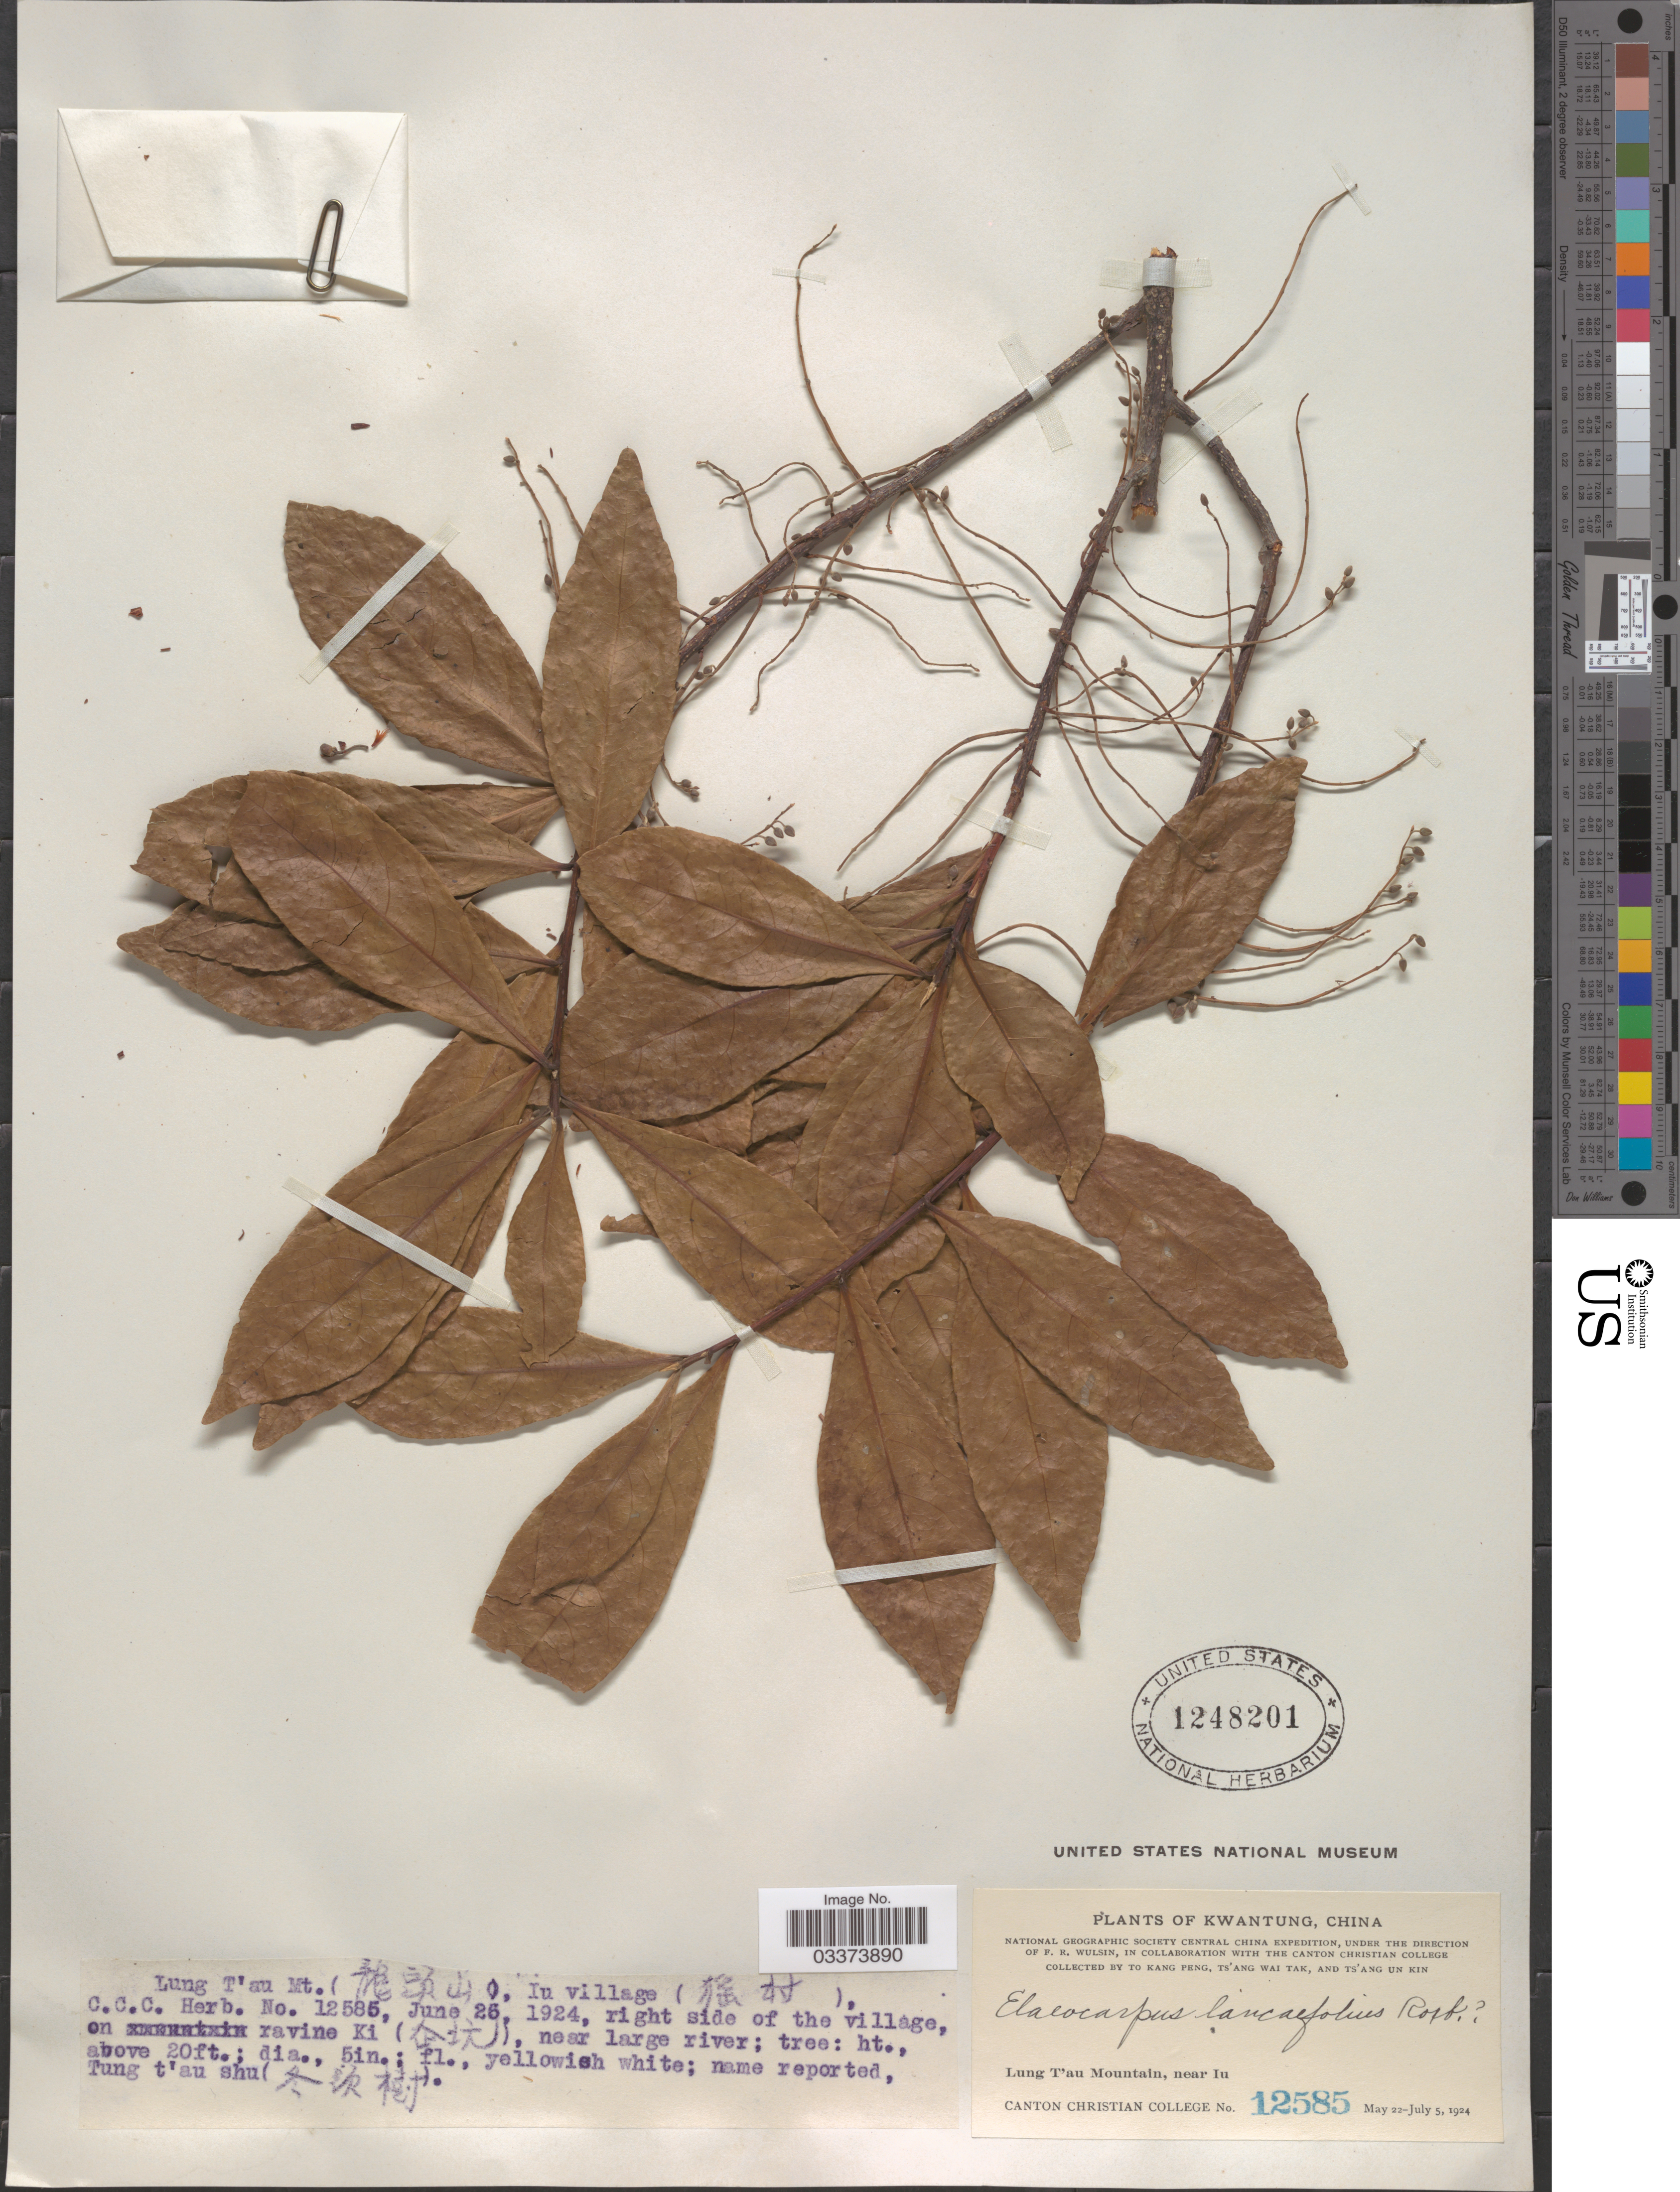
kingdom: Plantae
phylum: Tracheophyta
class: Magnoliopsida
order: Oxalidales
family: Elaeocarpaceae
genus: Elaeocarpus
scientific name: Elaeocarpus lanceifolius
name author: Roxb.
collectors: T. K. Peng, W. T. Tsang & Ts' Ang Un Kin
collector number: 12585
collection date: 1924-06-26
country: China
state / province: Guangdong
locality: Kwantung. Lung T'au Mountain, near Iu. Iu village (X). Right side of the village, ravine Ki (X).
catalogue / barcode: US 1248201